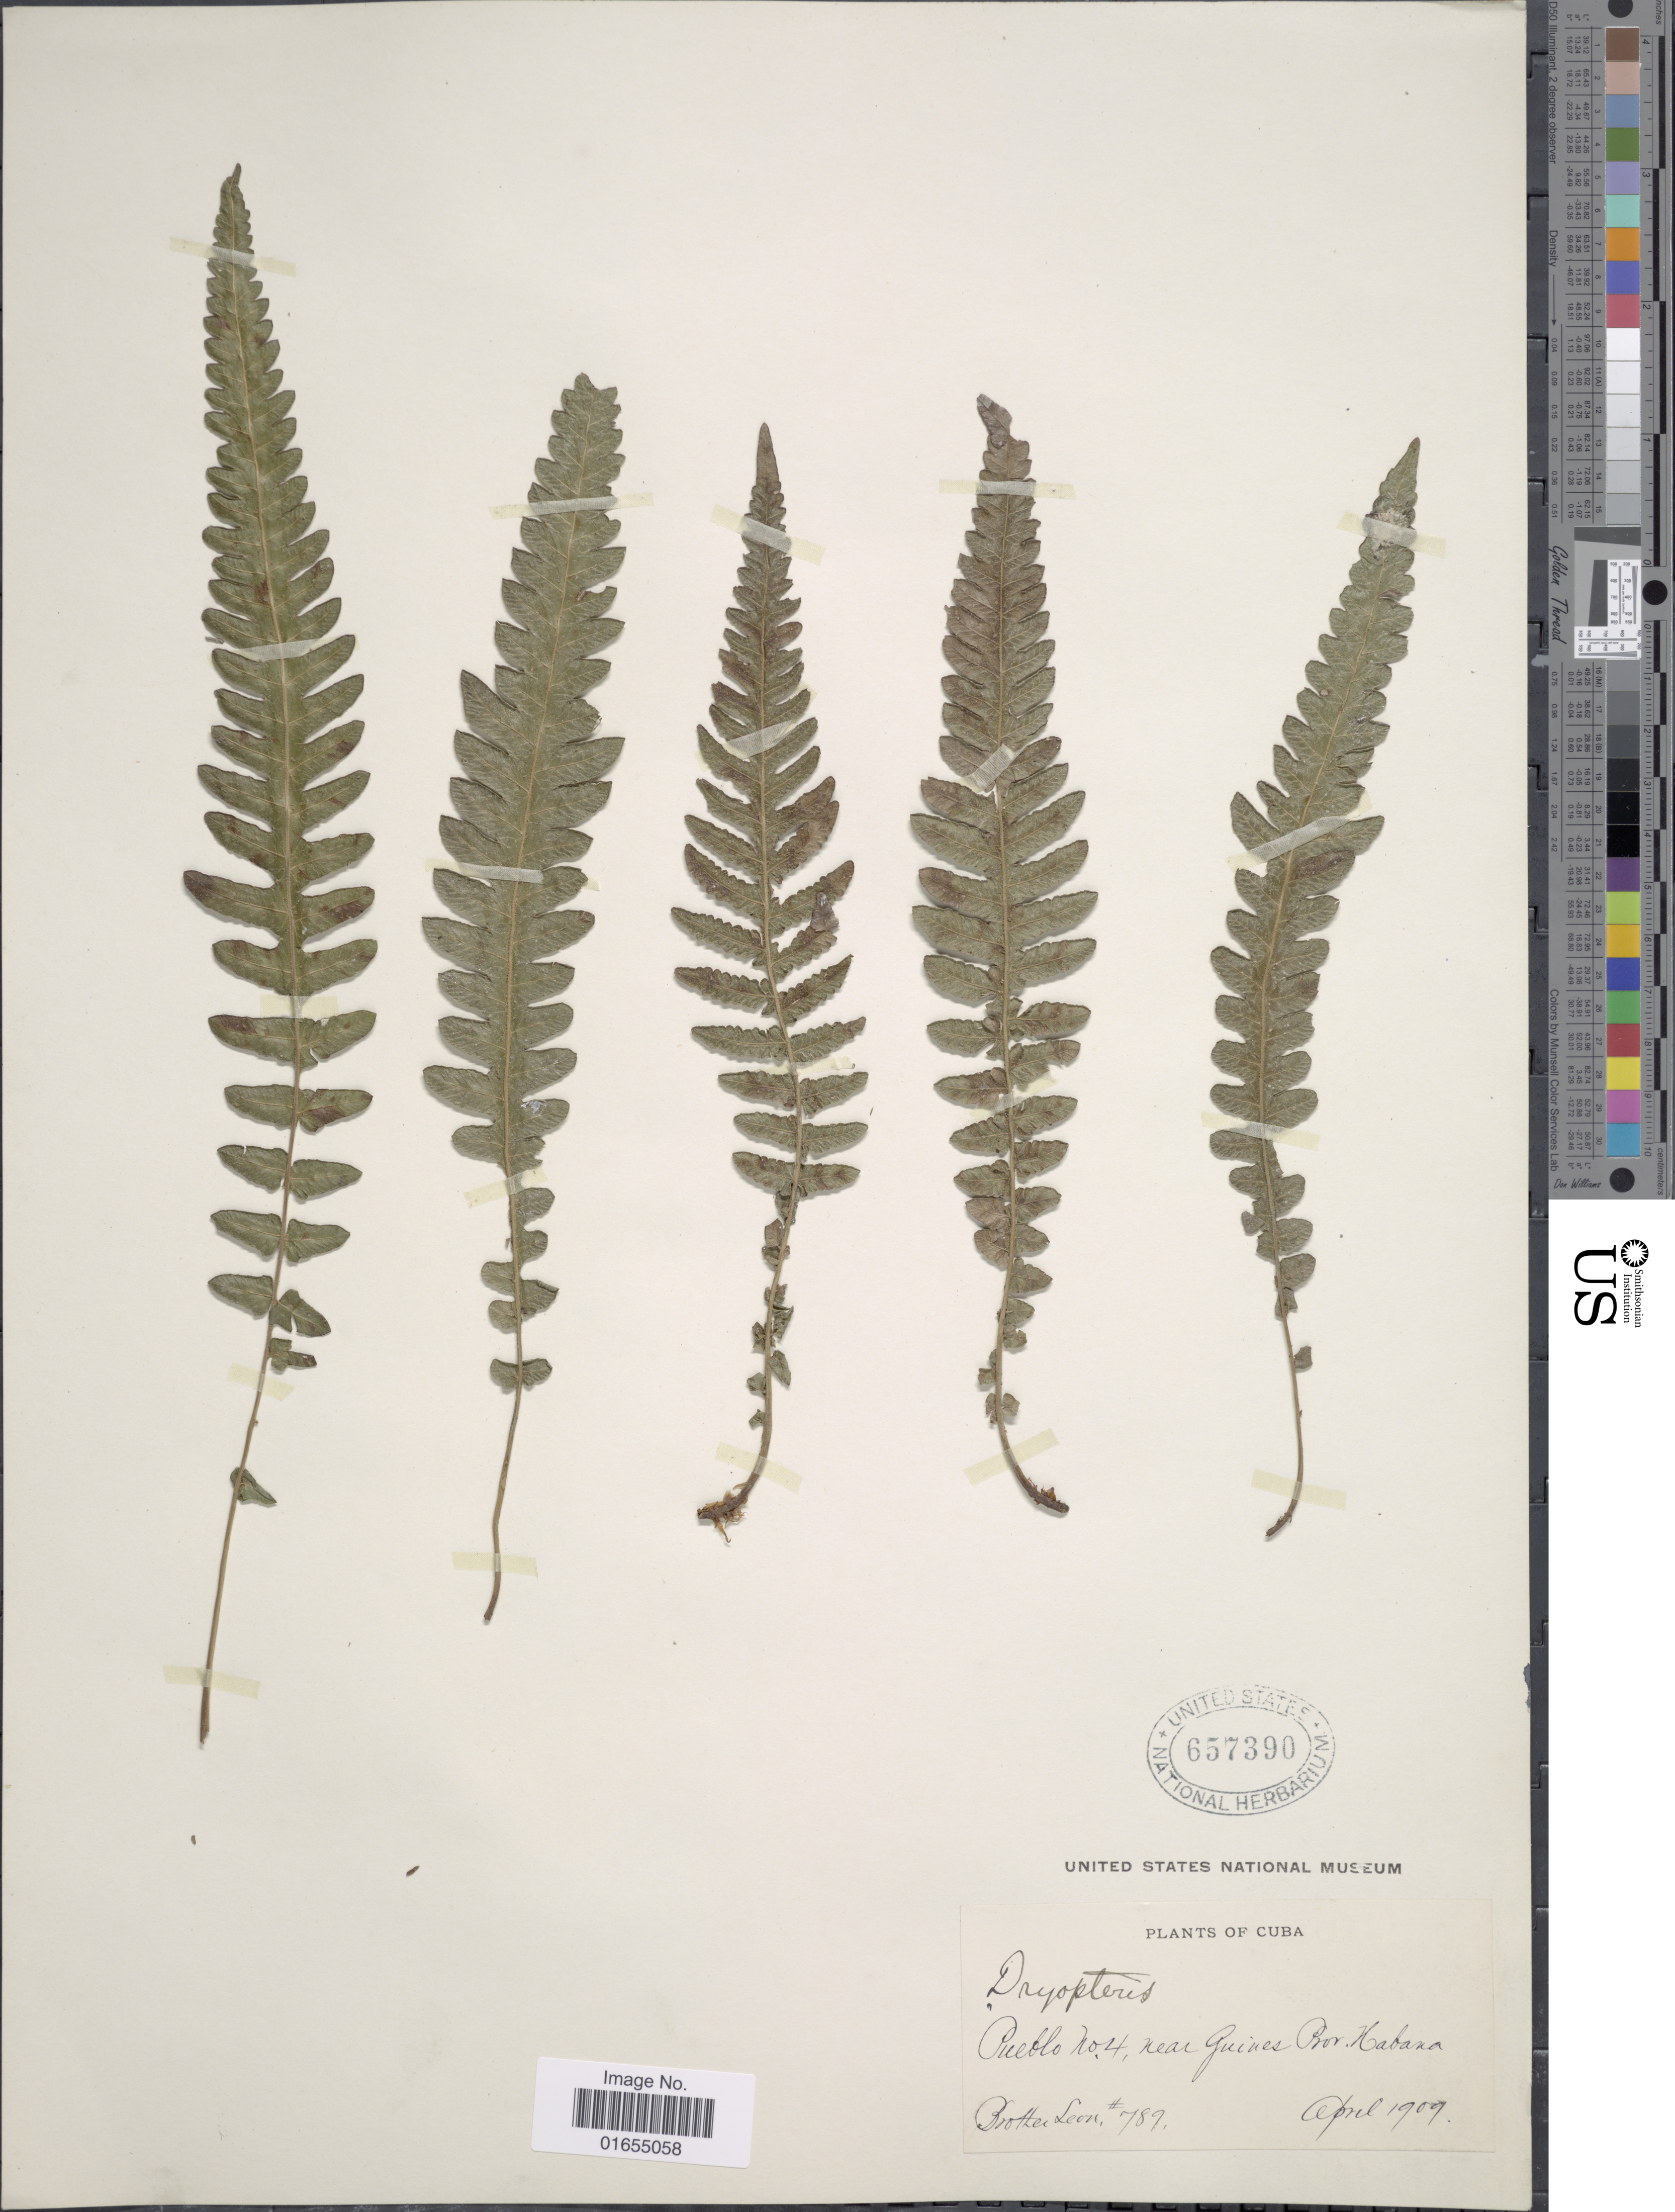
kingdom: Plantae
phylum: Tracheophyta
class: Polypodiopsida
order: Polypodiales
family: Thelypteridaceae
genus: Goniopteris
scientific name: Goniopteris sclerophylla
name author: (Poepp.) C.V. Morton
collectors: Bro. León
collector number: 789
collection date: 1909-04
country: Cuba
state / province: La Habana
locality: Pueblo no. 4, near Guines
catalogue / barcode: US 657390